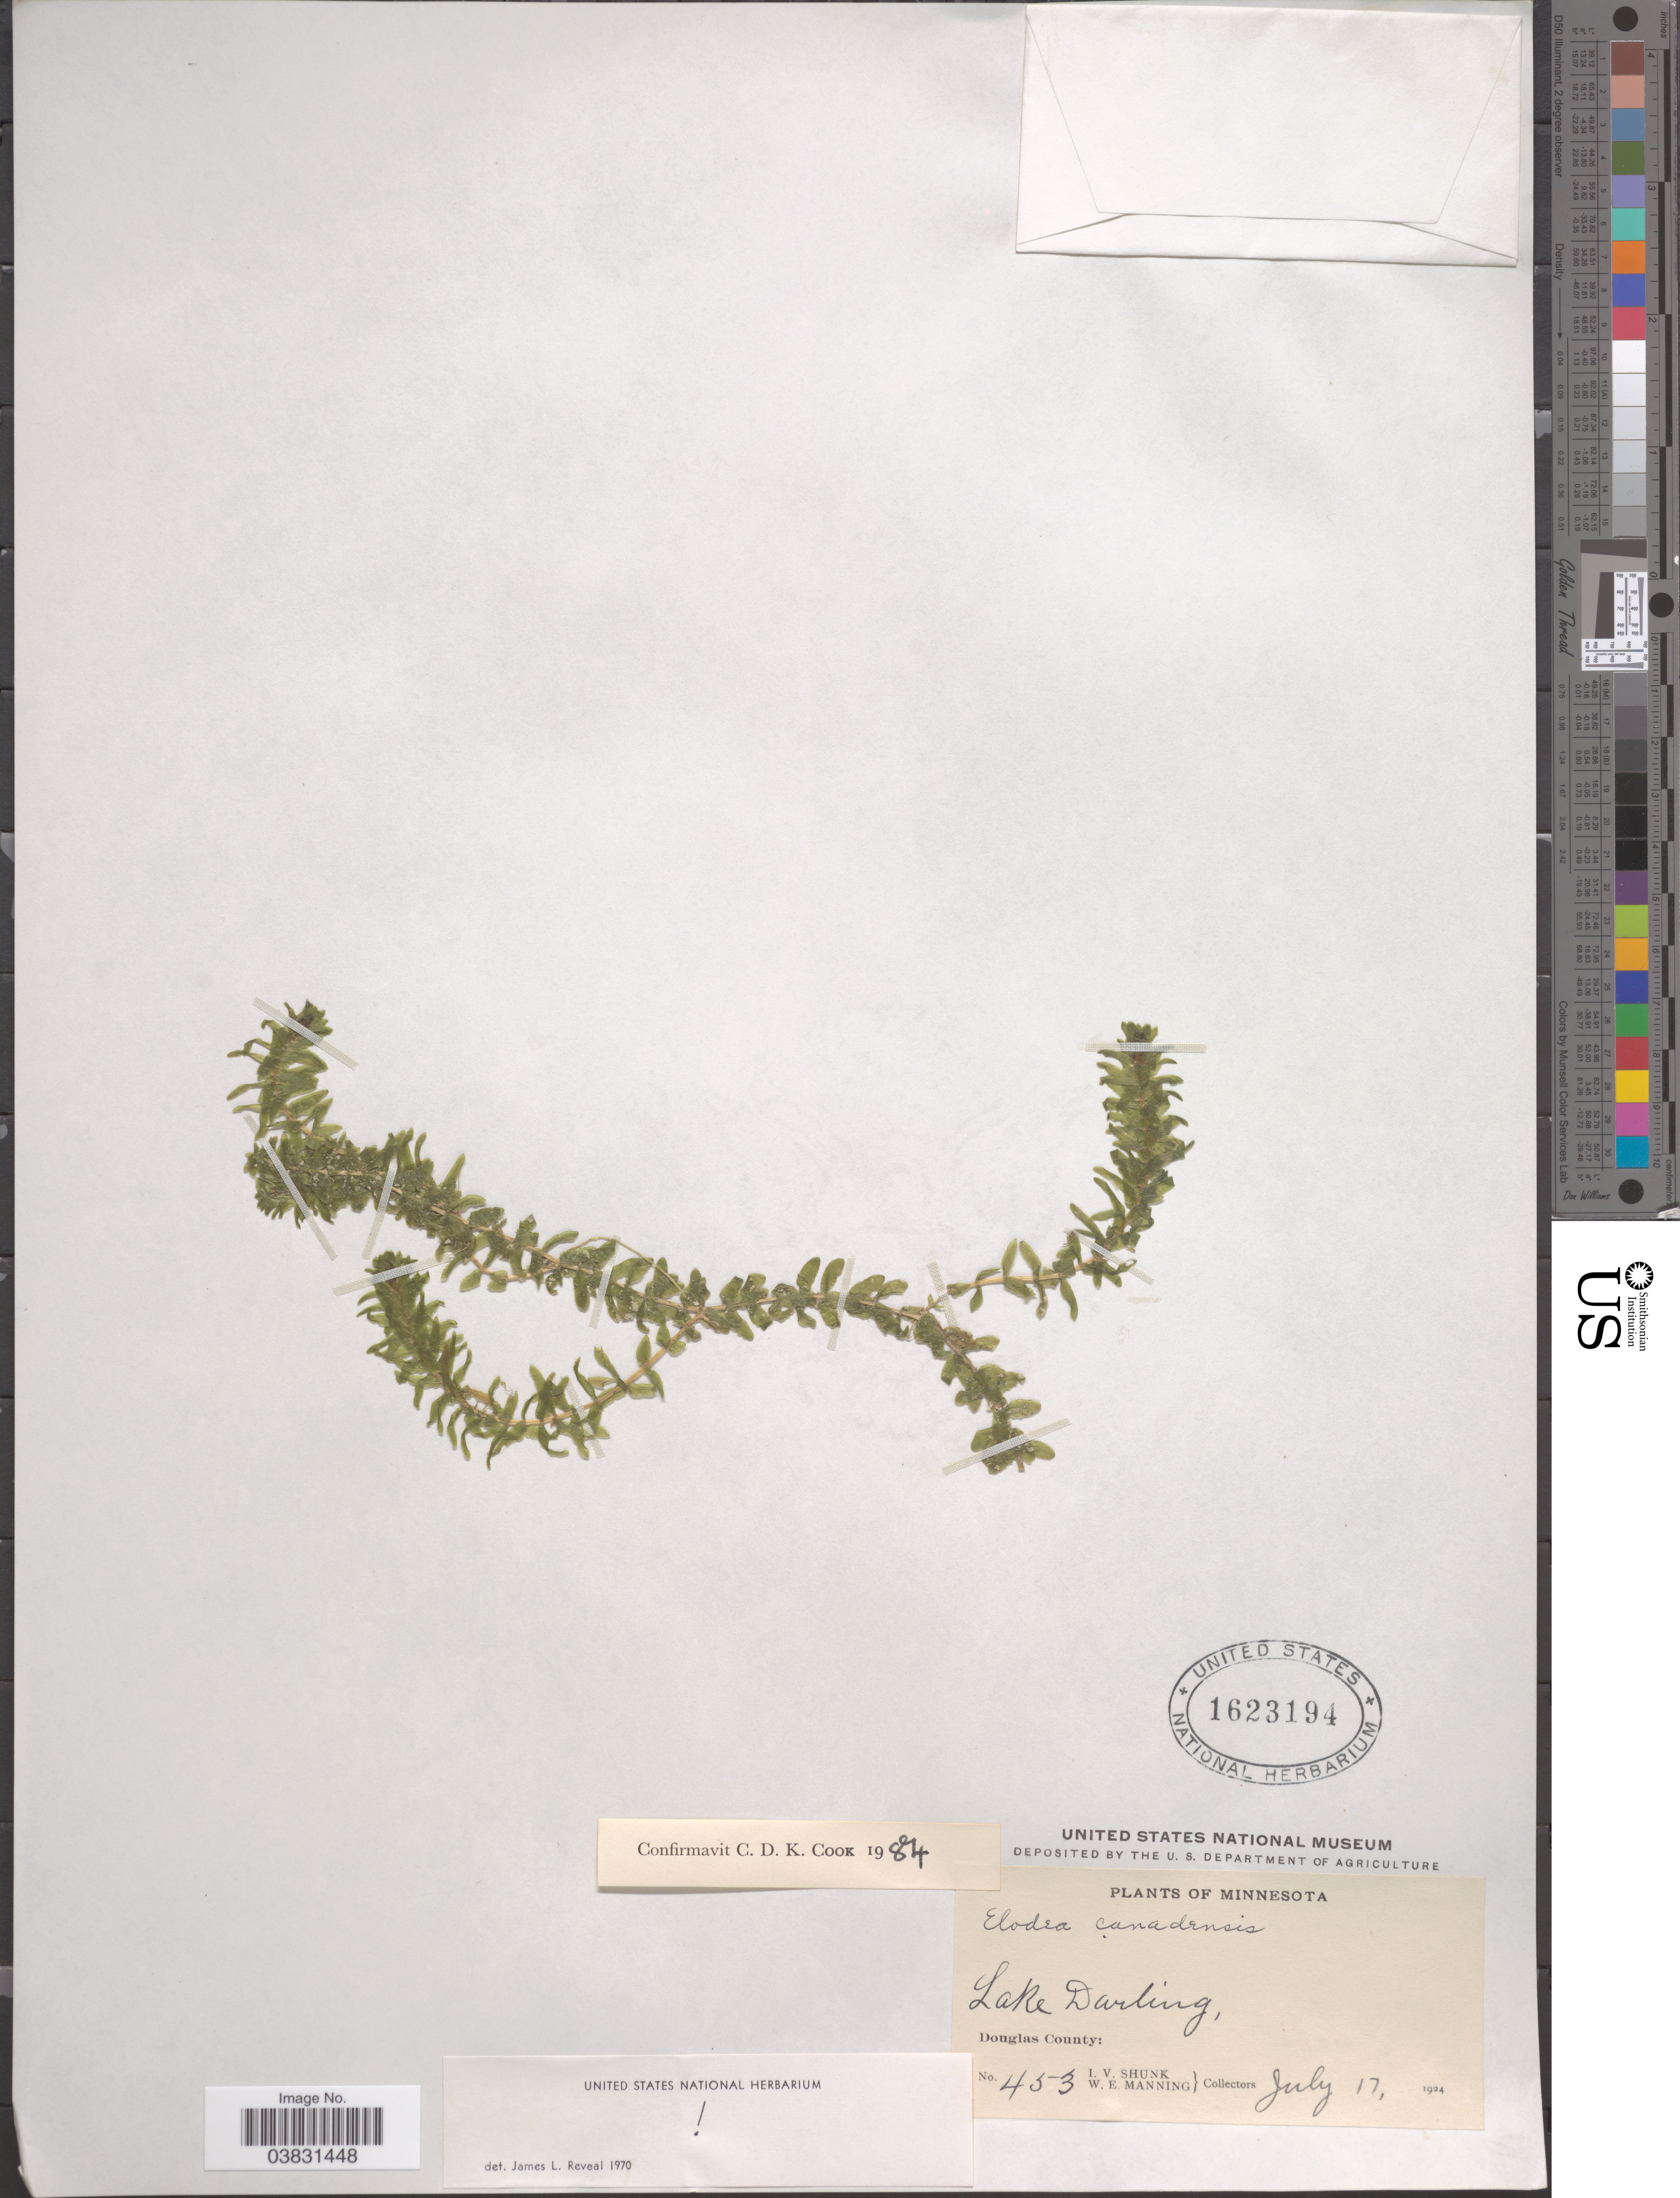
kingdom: Plantae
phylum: Tracheophyta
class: Liliopsida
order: Alismatales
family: Hydrocharitaceae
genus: Elodea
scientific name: Elodea canadensis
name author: Michx.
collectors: I. Shunk & W. Manning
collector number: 453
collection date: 1924-07-17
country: United States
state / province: Minnesota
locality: Lake Darling, Douglas County.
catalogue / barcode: US 1623194